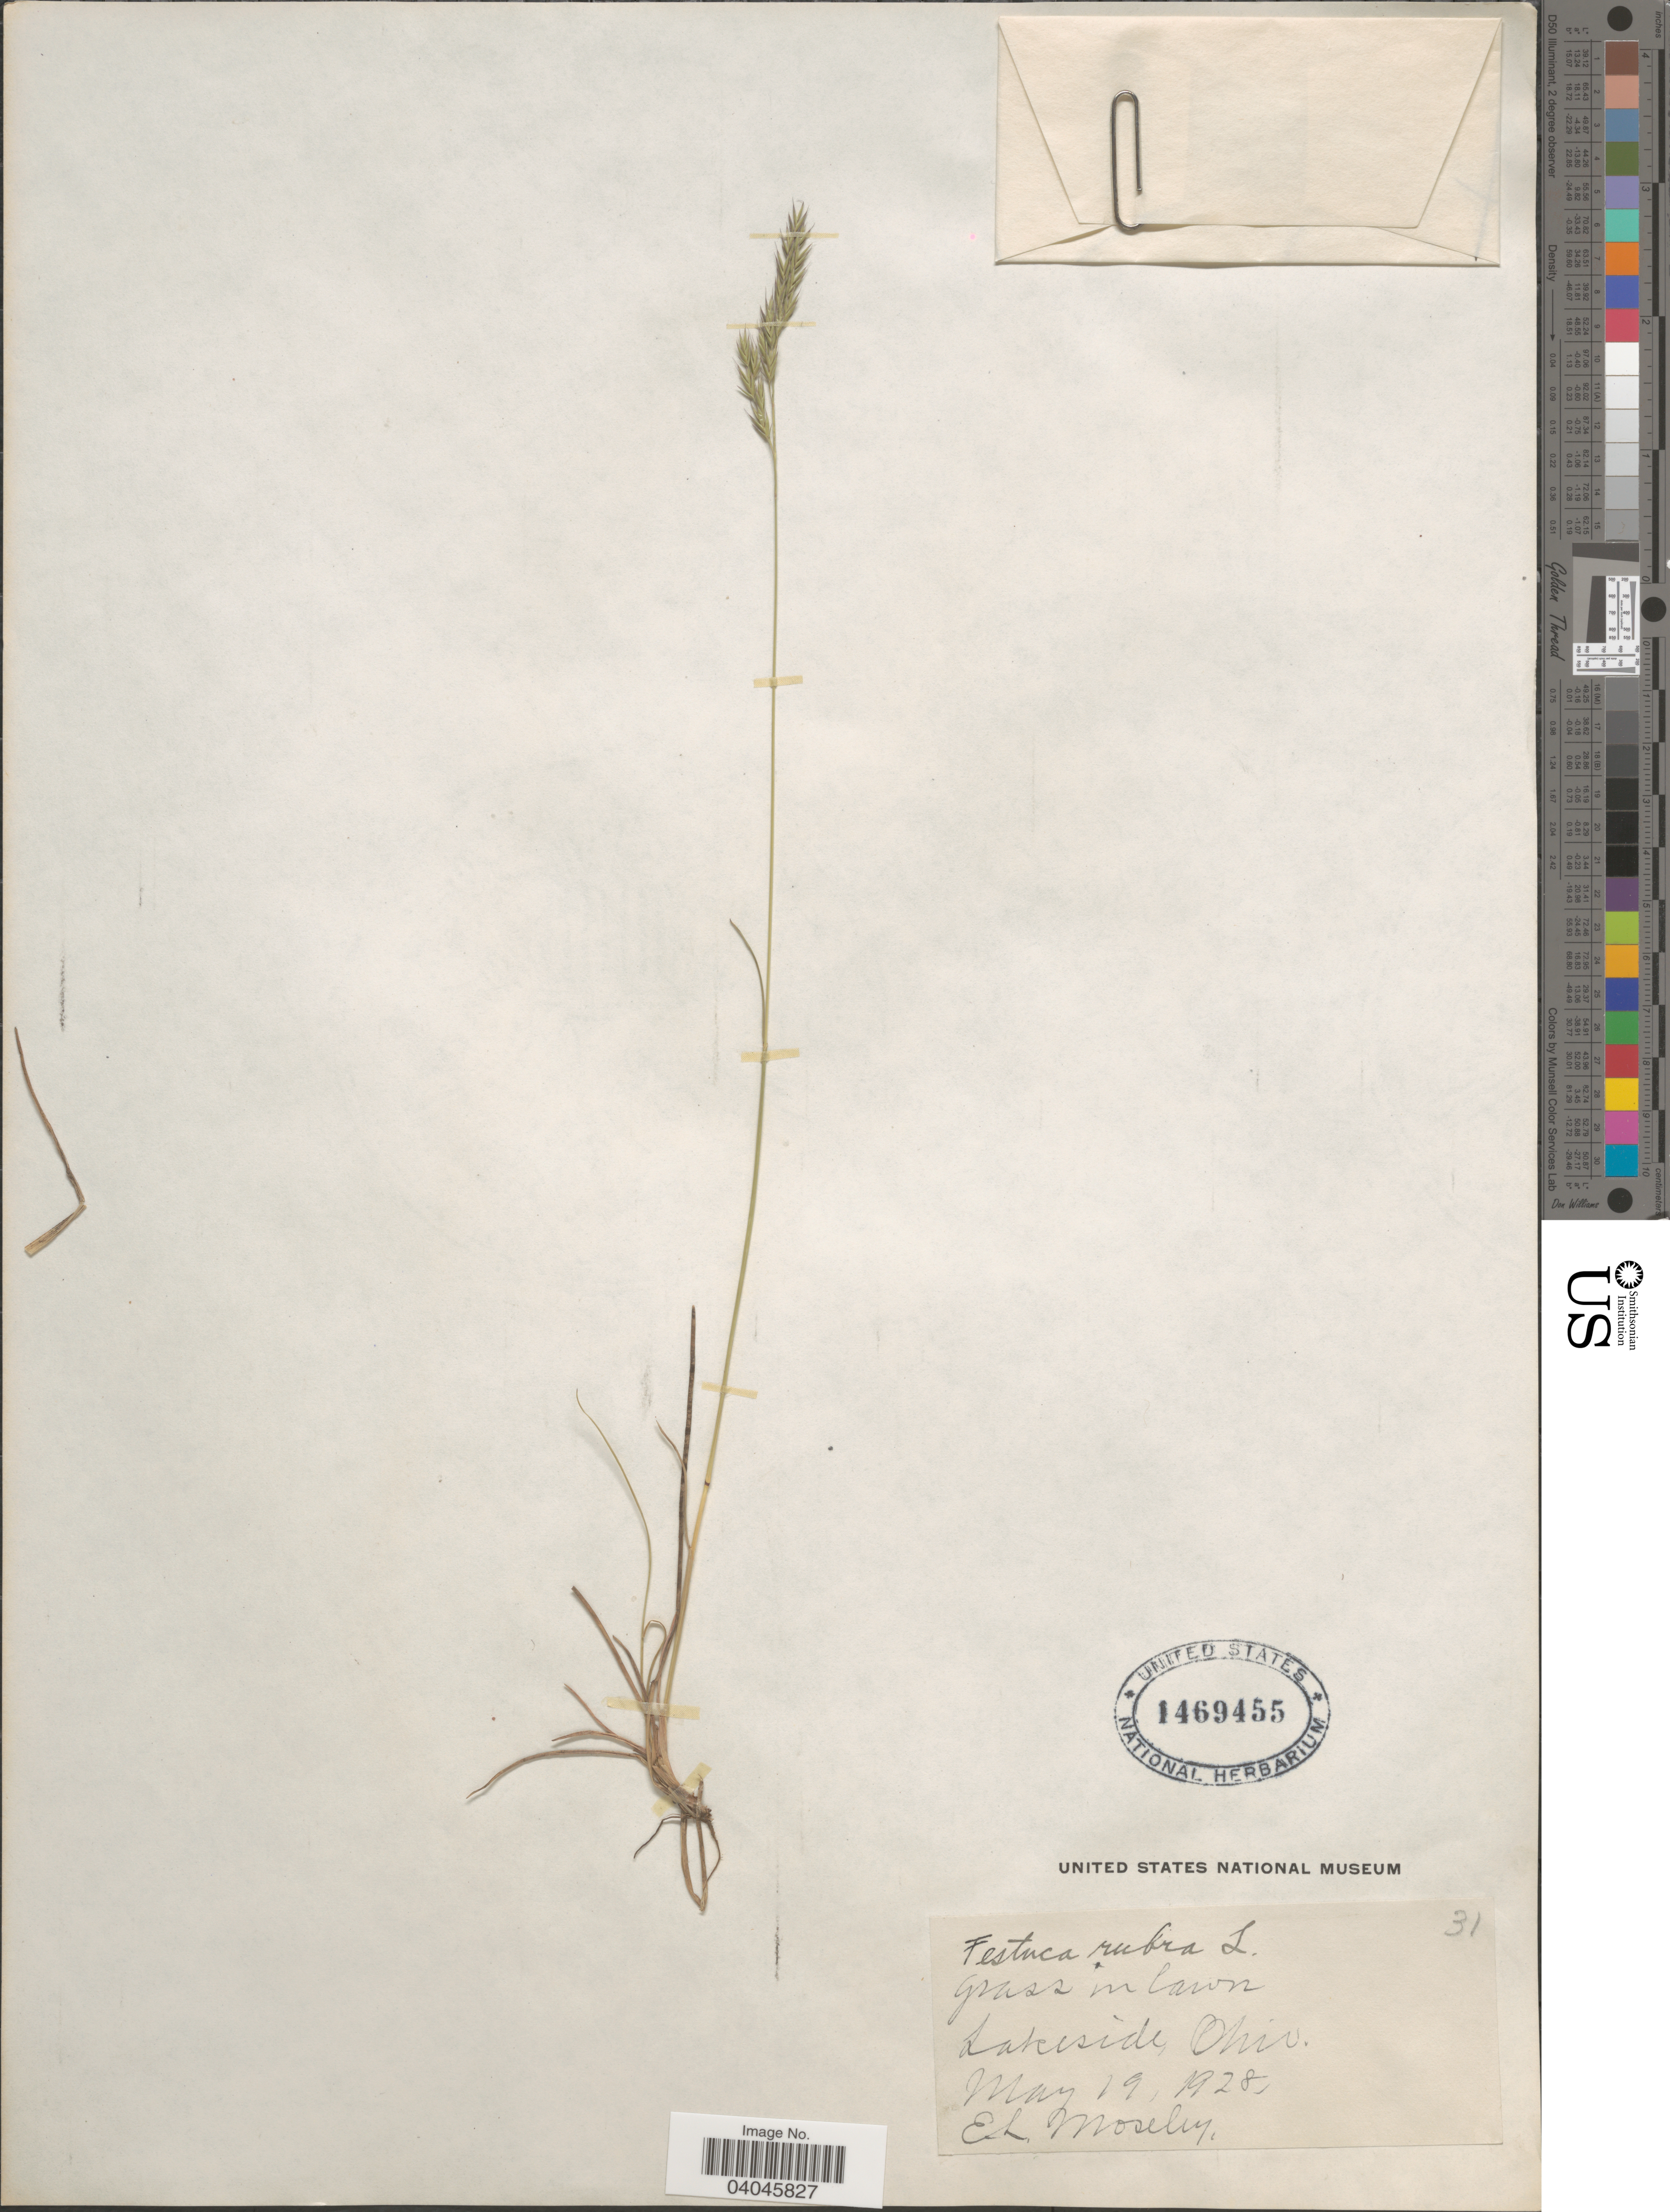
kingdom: Plantae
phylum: Tracheophyta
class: Liliopsida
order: Poales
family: Poaceae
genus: Festuca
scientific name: Festuca rubra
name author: L.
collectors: E. Moseley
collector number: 31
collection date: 1928-05-19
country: United States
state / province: Ohio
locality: Lakeside.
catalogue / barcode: US 1469455